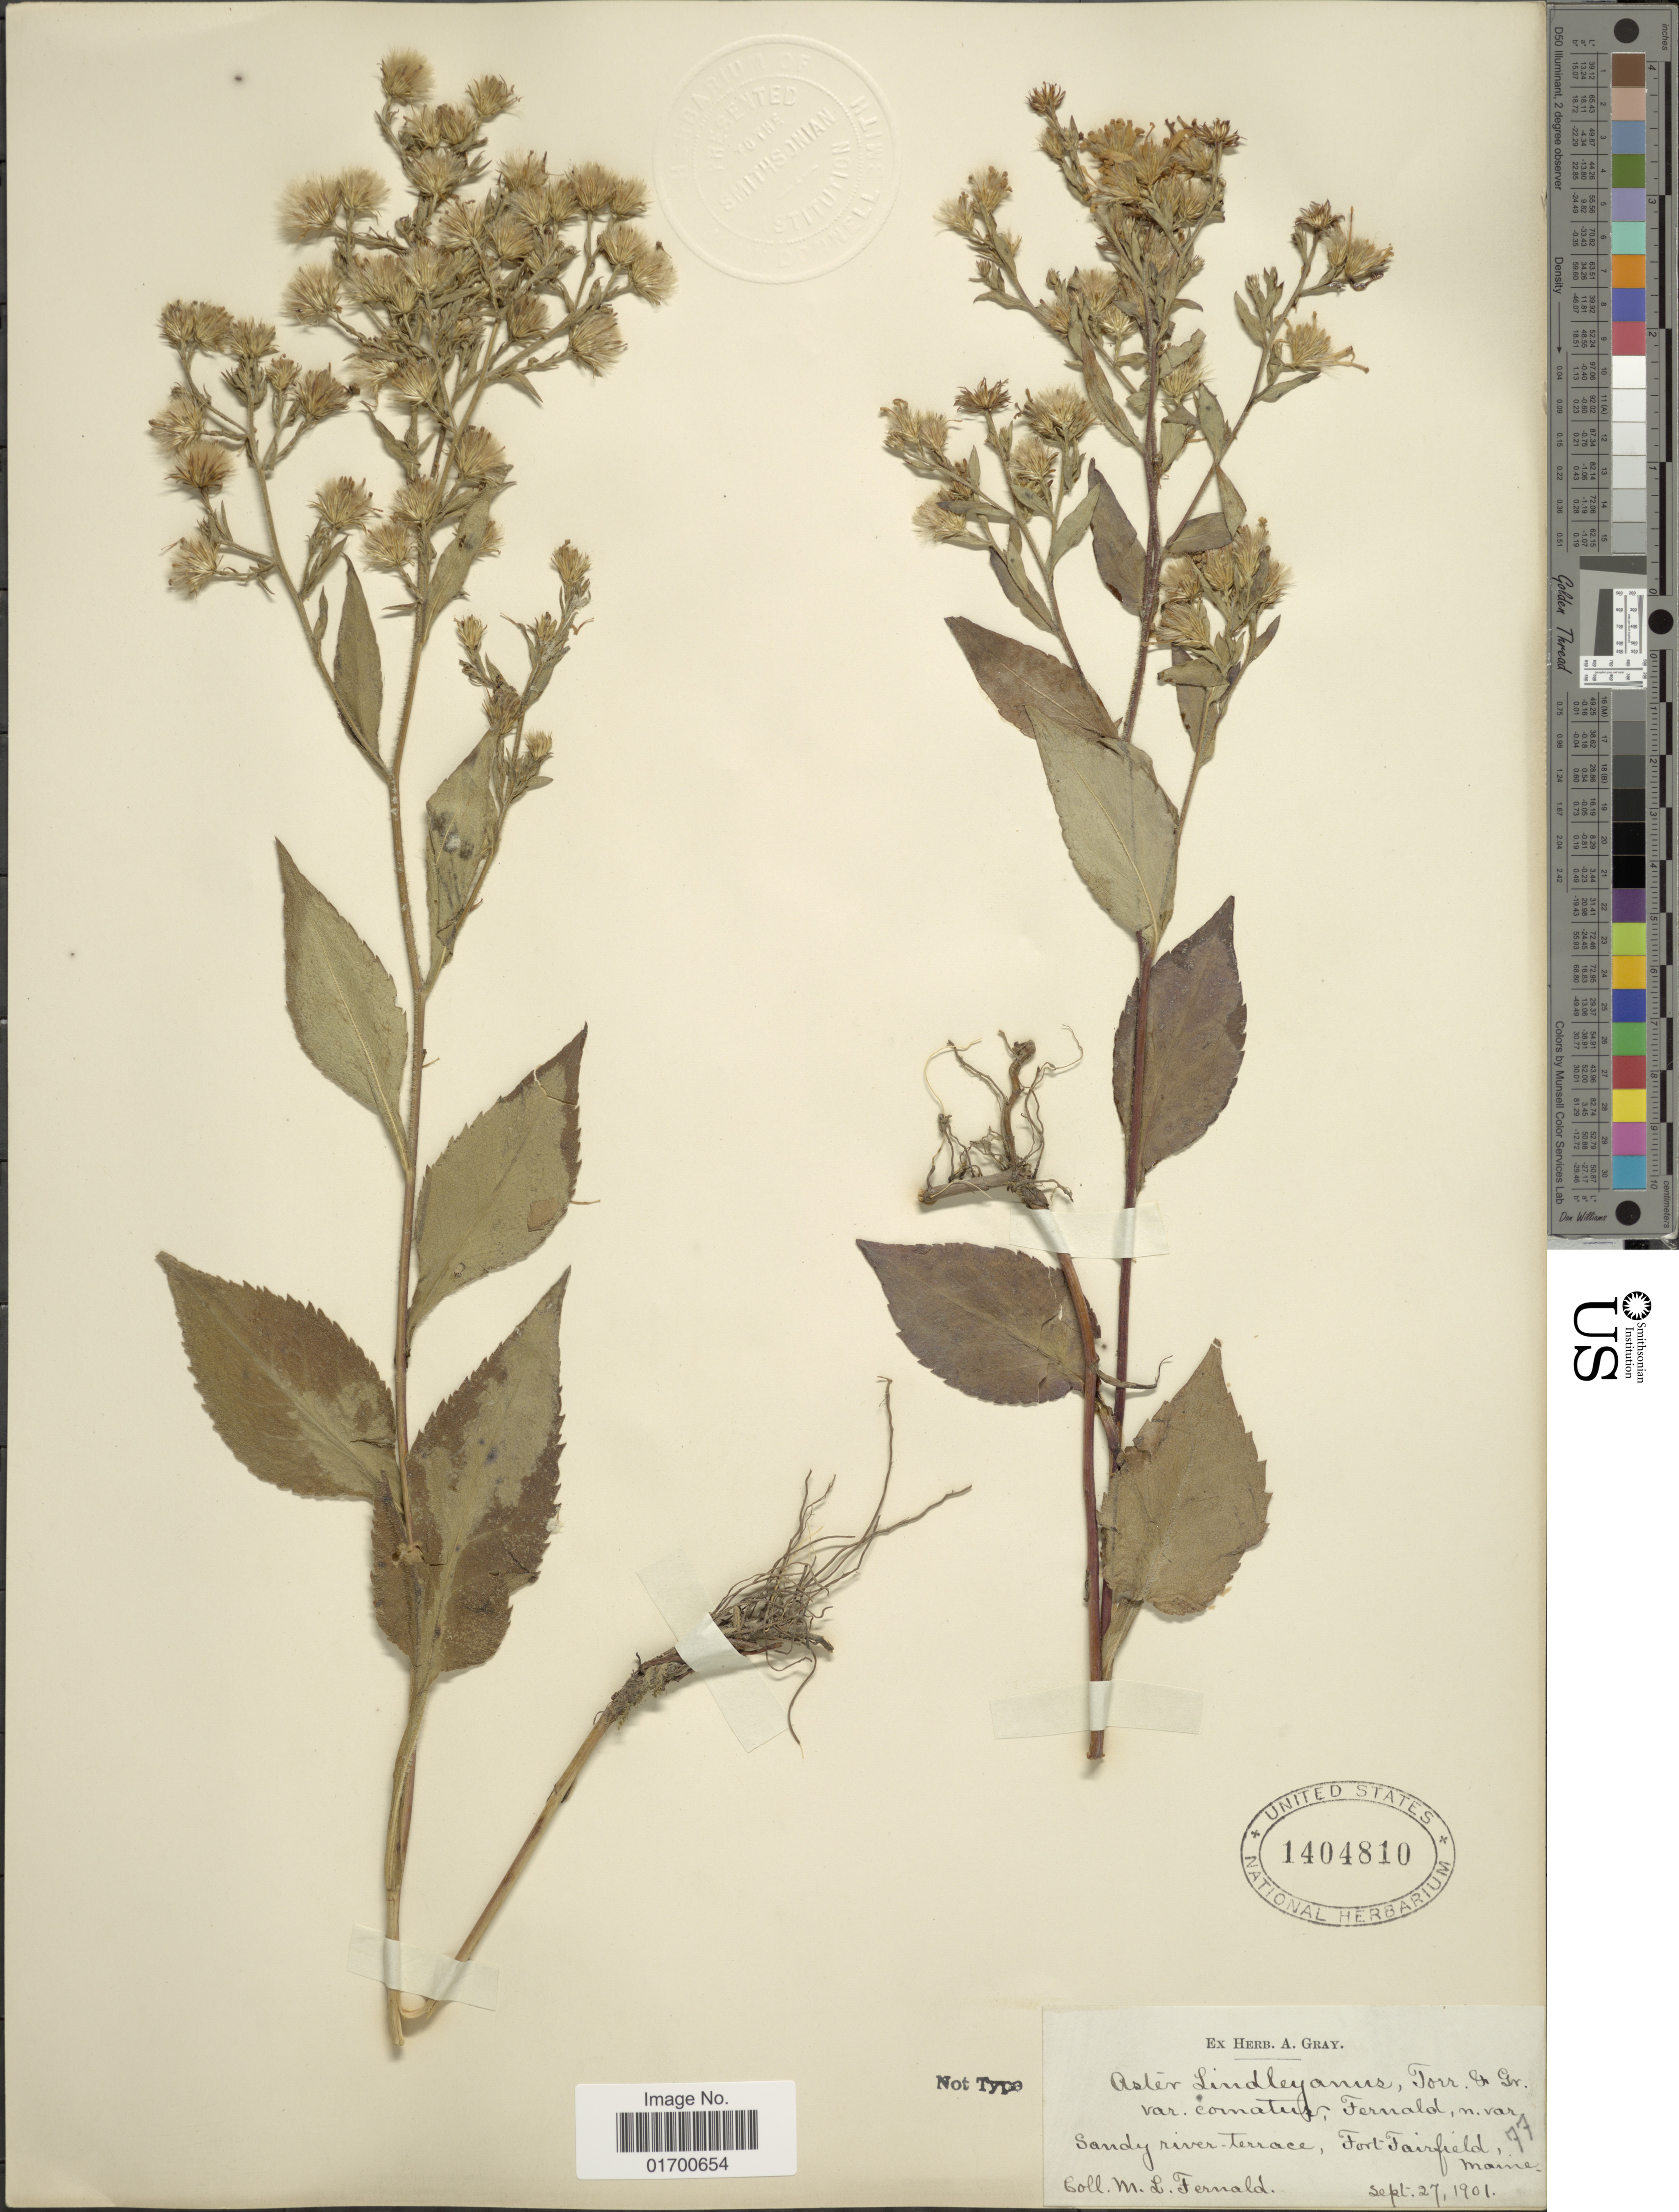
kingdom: Plantae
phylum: Tracheophyta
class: Magnoliopsida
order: Asterales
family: Asteraceae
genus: Symphyotrichum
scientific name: Symphyotrichum ciliolatum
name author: (Lindl.) Á. Löve & D. Löve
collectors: M. L. Fernald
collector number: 77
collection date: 1901-09-27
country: United States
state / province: Maine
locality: Sandy river-terrace, Fort Fairfield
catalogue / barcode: US 1404810